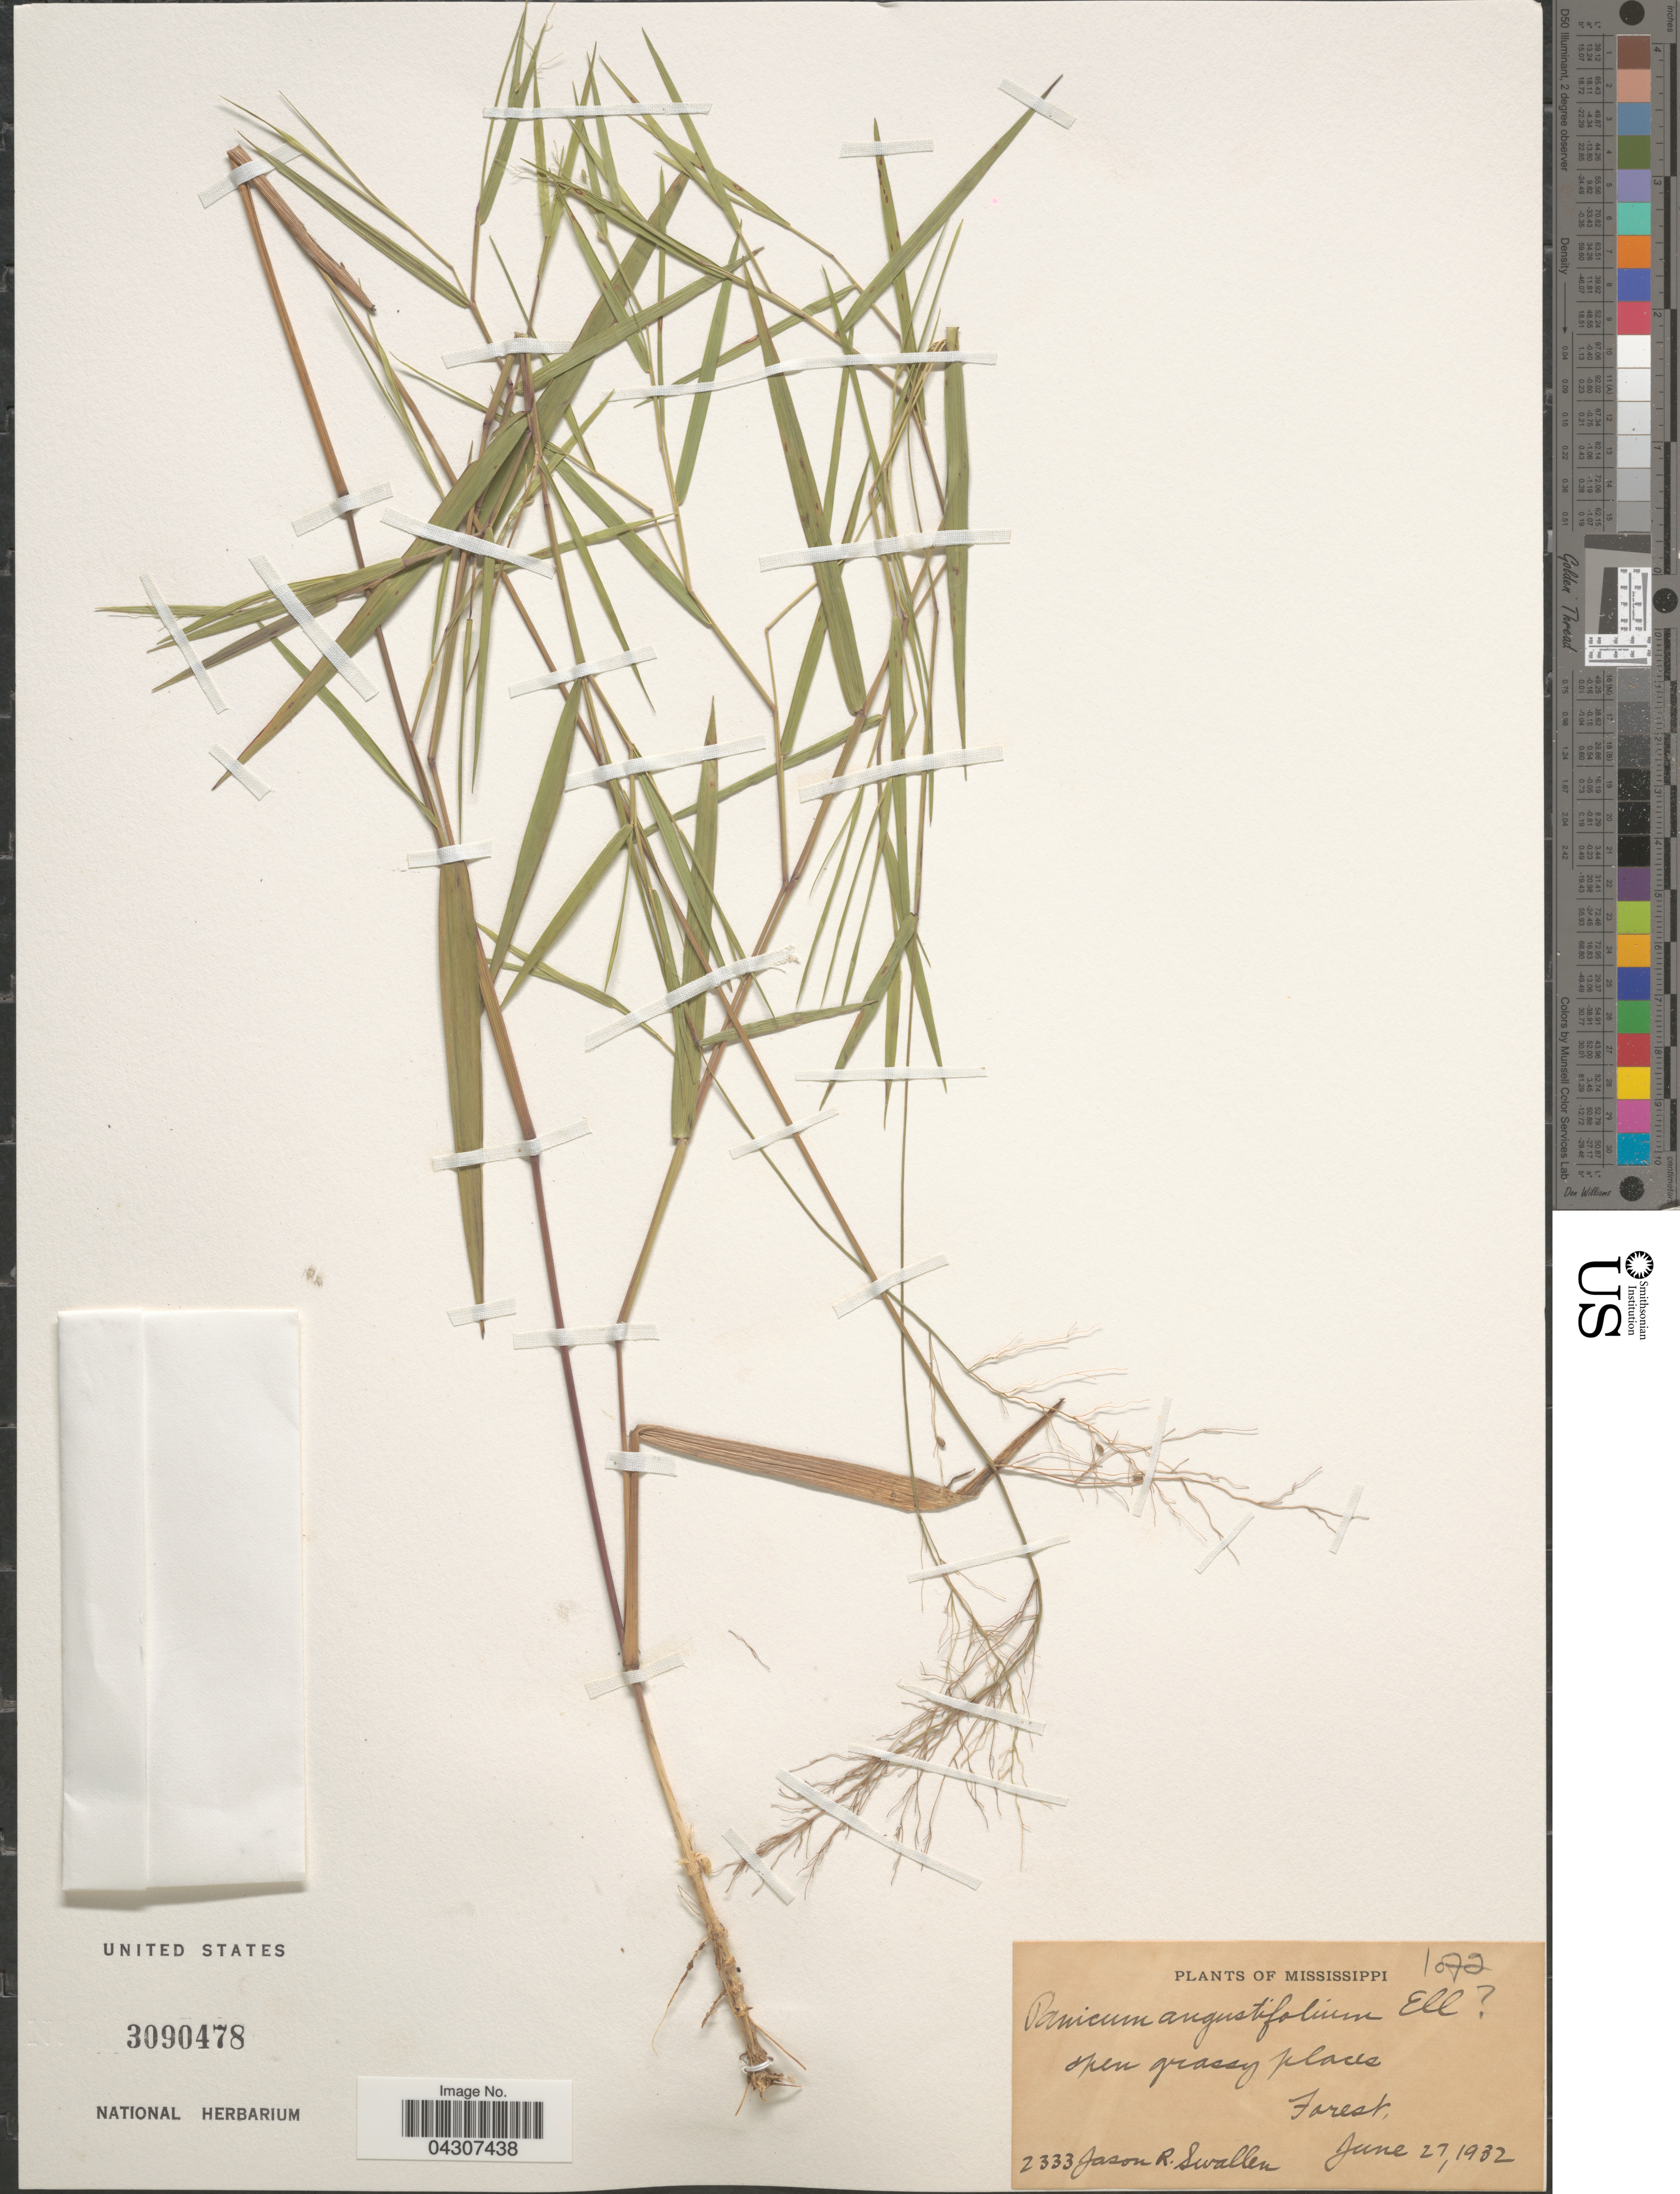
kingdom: Plantae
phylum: Tracheophyta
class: Liliopsida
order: Poales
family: Poaceae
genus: Dichanthelium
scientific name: Dichanthelium aciculare var. ramosum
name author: (Griseb.) Davidse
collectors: J. R. Swallen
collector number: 2333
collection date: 1932-06-27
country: United States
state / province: Mississippi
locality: Open grassy places. Forest.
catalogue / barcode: US 3090478